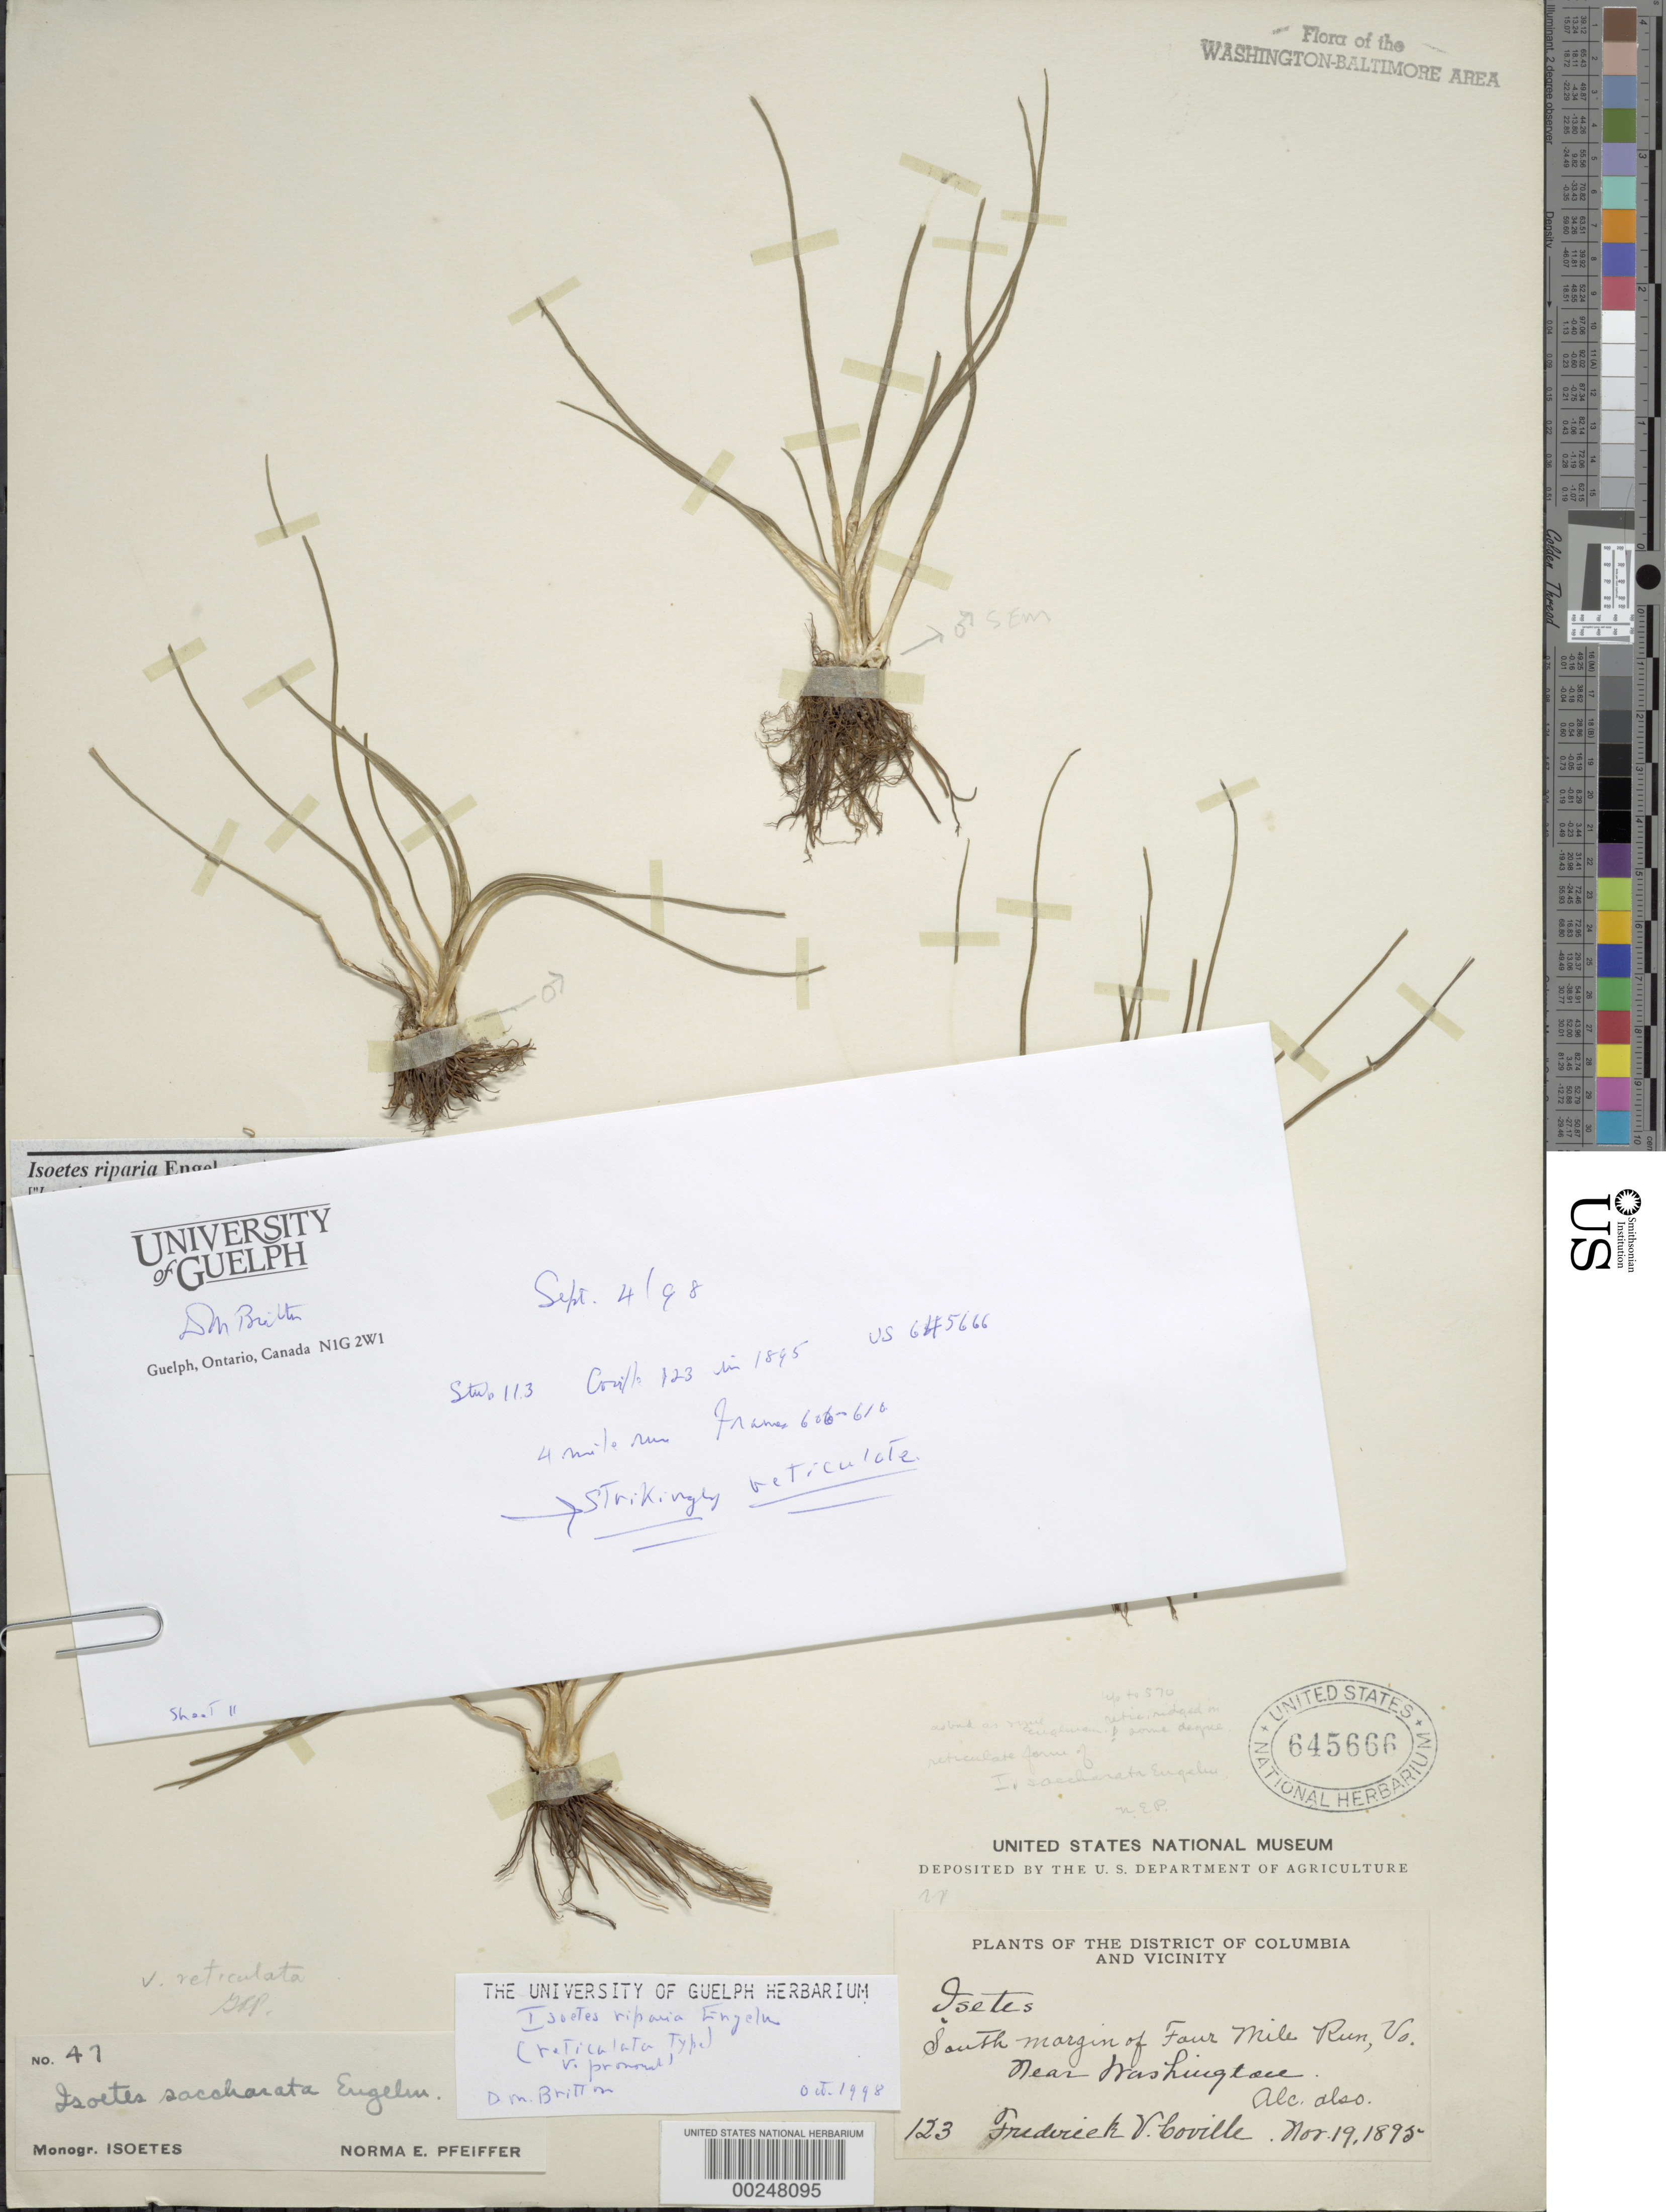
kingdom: Plantae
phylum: Tracheophyta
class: Lycopodiopsida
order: Isoetales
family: Isoetaceae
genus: Isoetes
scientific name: Isoetes riparia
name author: Engelm. ex A. Braun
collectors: F. V. Coville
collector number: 123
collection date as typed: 19 Nov 1895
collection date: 1895-11-19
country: United States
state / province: Virginia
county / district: Fairfax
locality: Four Mile Run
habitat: Wouth margin of Four Mile Run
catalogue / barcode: US 645666